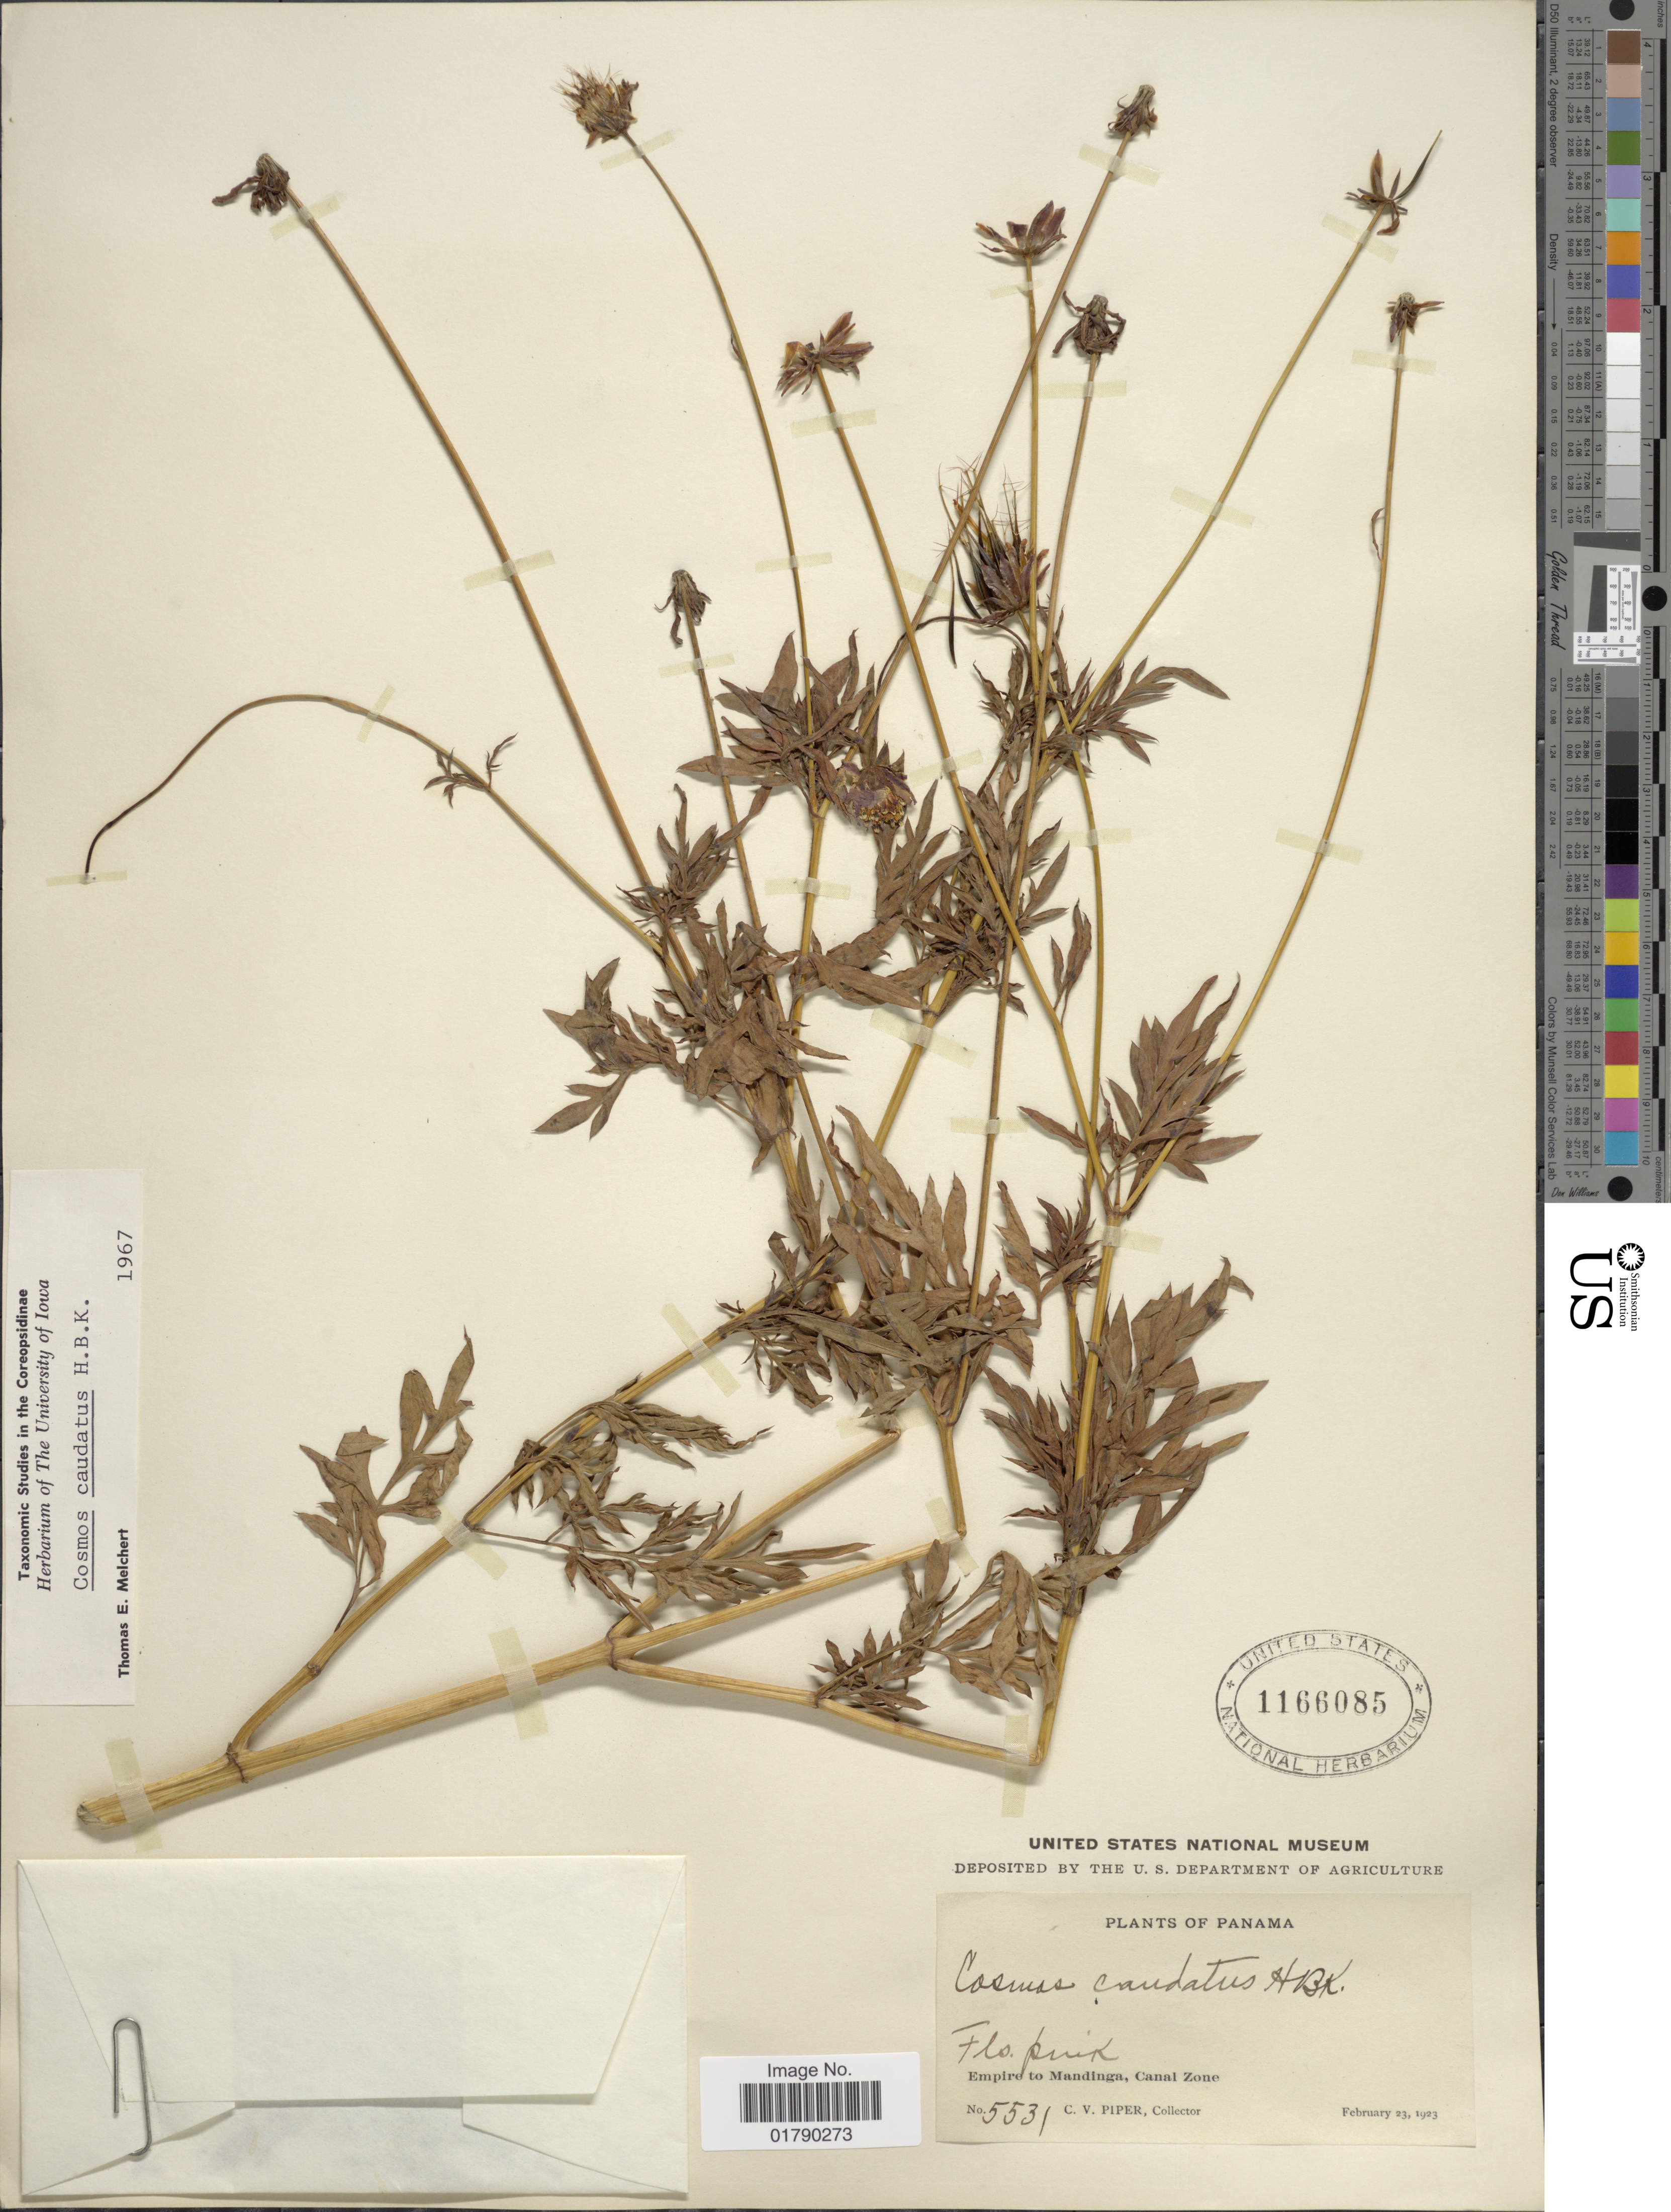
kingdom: Plantae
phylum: Tracheophyta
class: Magnoliopsida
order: Asterales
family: Asteraceae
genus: Cosmos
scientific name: Cosmos caudatus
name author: Kunth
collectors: C. V. Piper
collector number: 5531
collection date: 1923-02-23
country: Panama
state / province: Colón / Panamá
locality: Empire to Mandinga, Canal Zone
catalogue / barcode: US 1166085